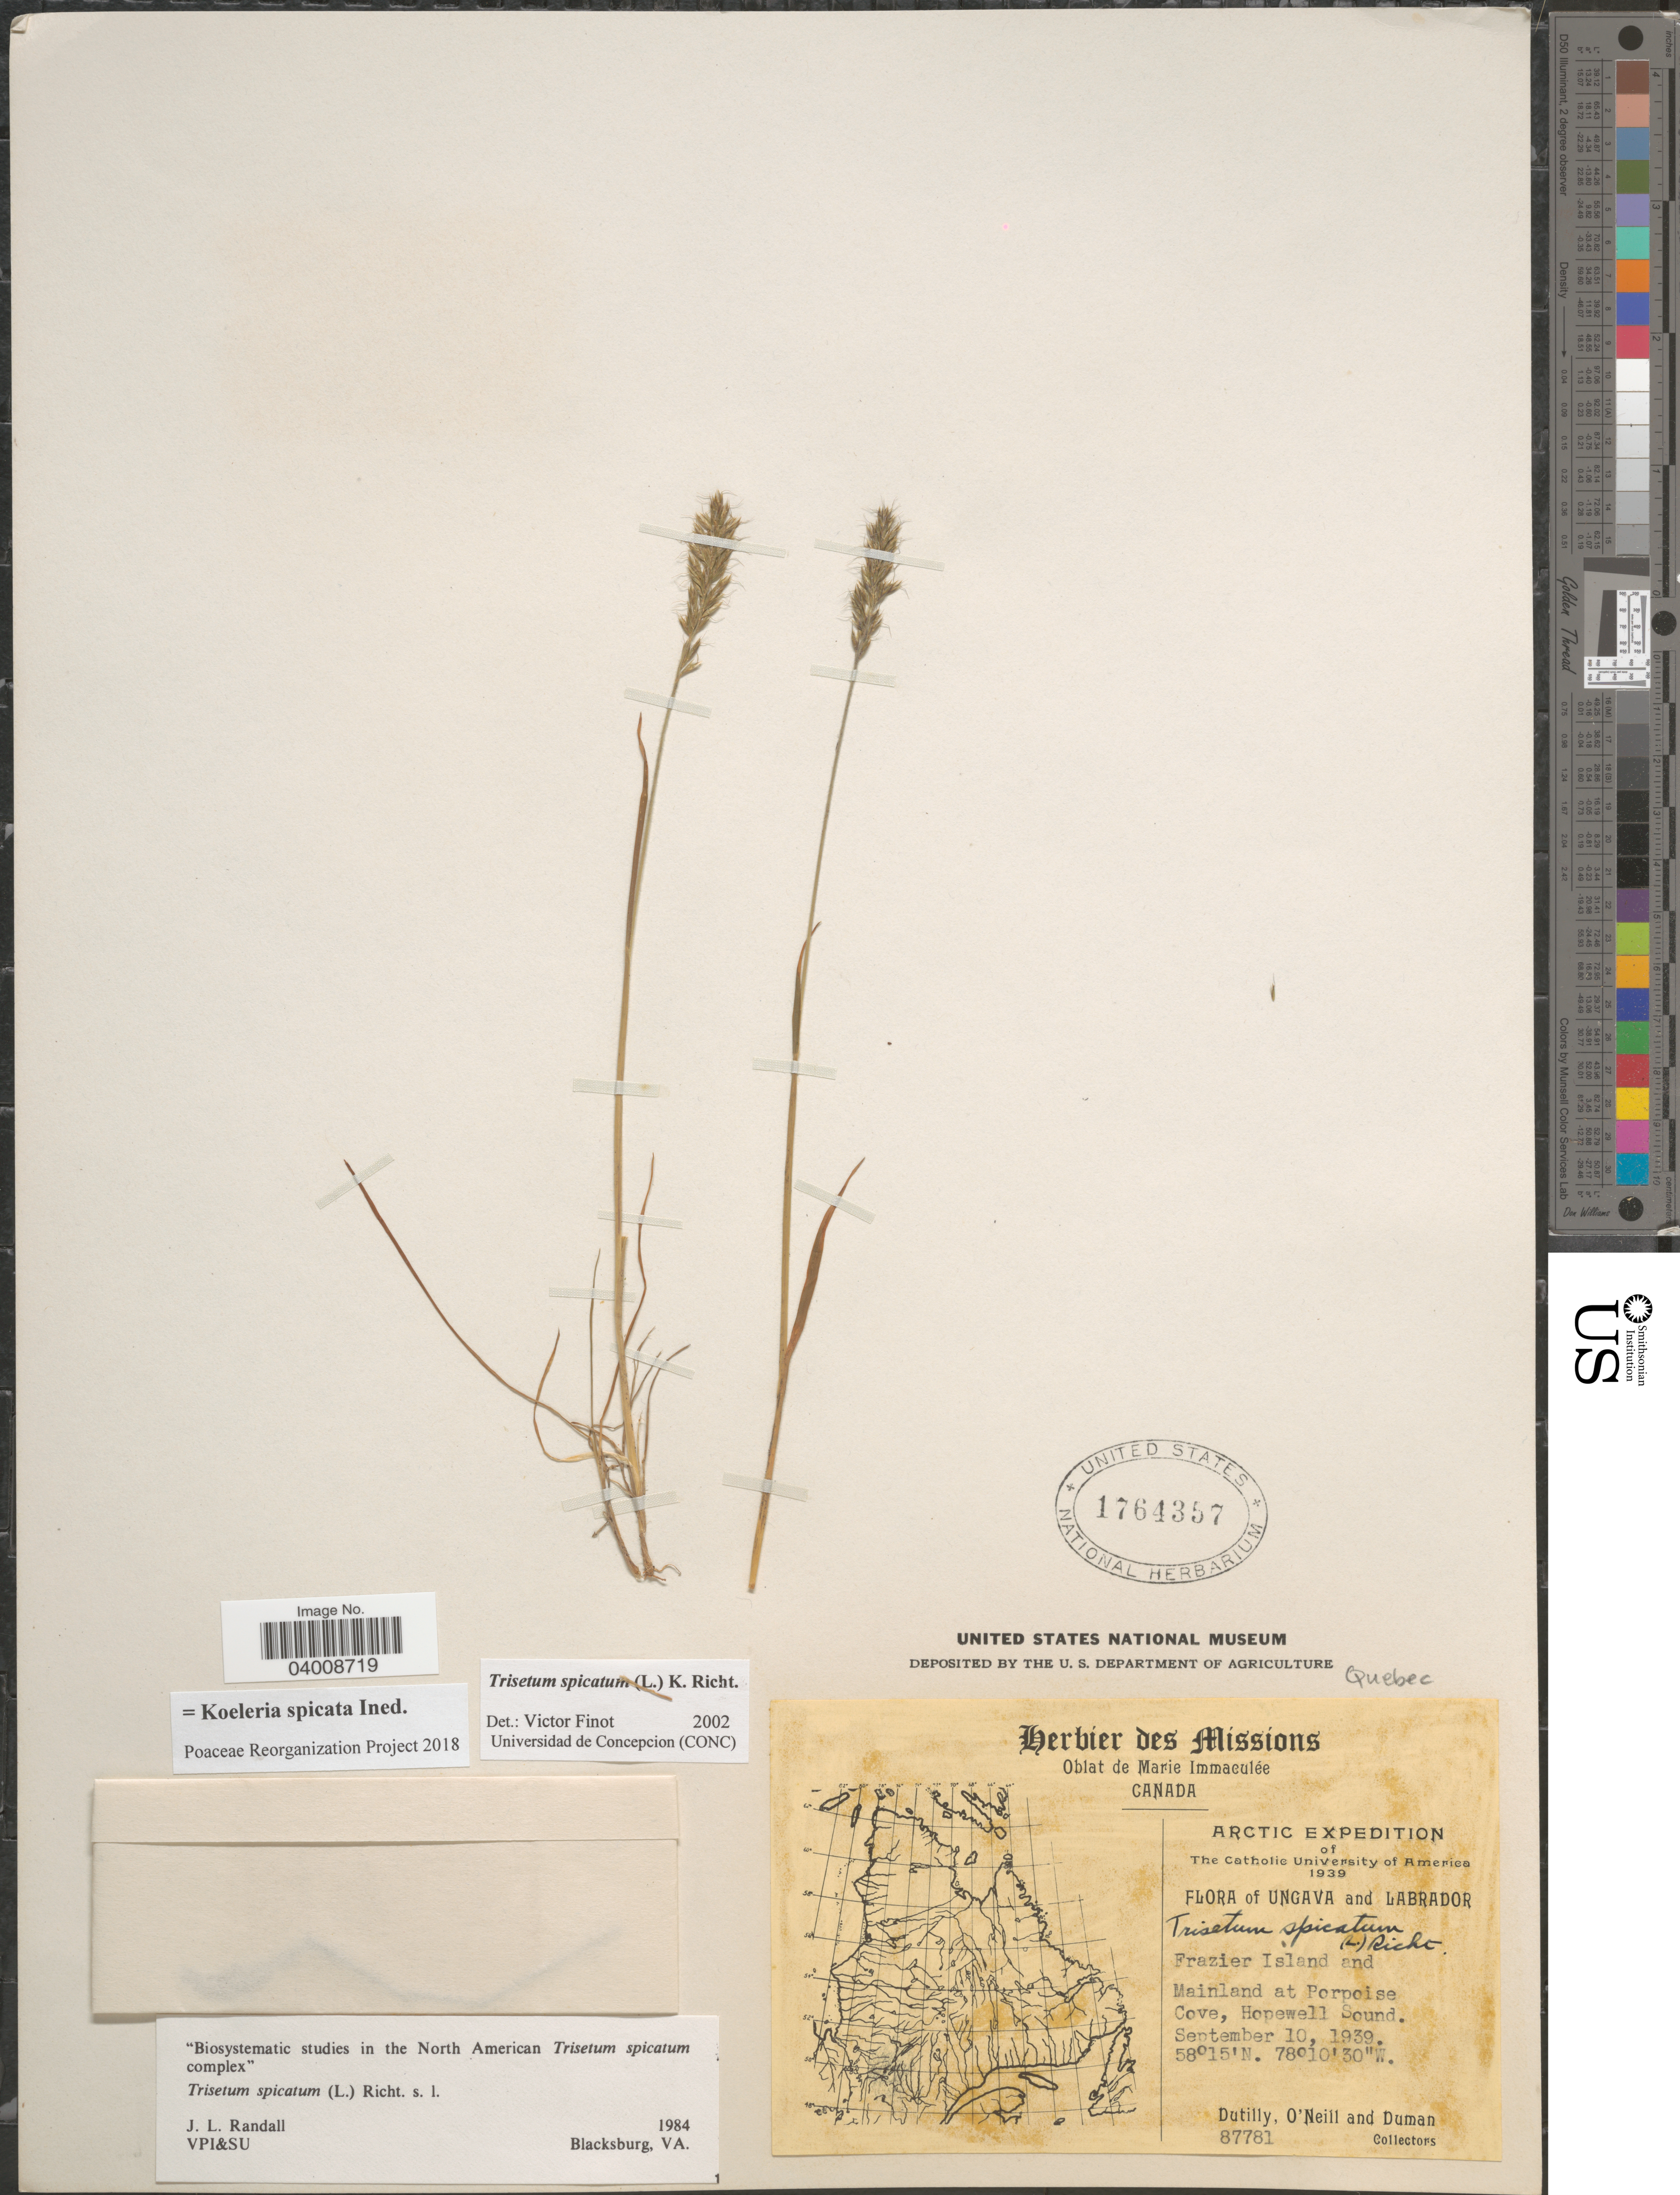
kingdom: Plantae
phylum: Tracheophyta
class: Liliopsida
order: Poales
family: Poaceae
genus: Koeleria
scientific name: Koeleria spicata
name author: (L.) Barberá et al.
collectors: -. Dutilly, -. O'Neill & -. Duman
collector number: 87781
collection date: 1939-09-10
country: Canada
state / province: Newfoundland and Labrador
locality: Ungava and Labrador. Frazier Island and Mainland at Porpoise Cove, Hopewell Sound.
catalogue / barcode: US 1764357